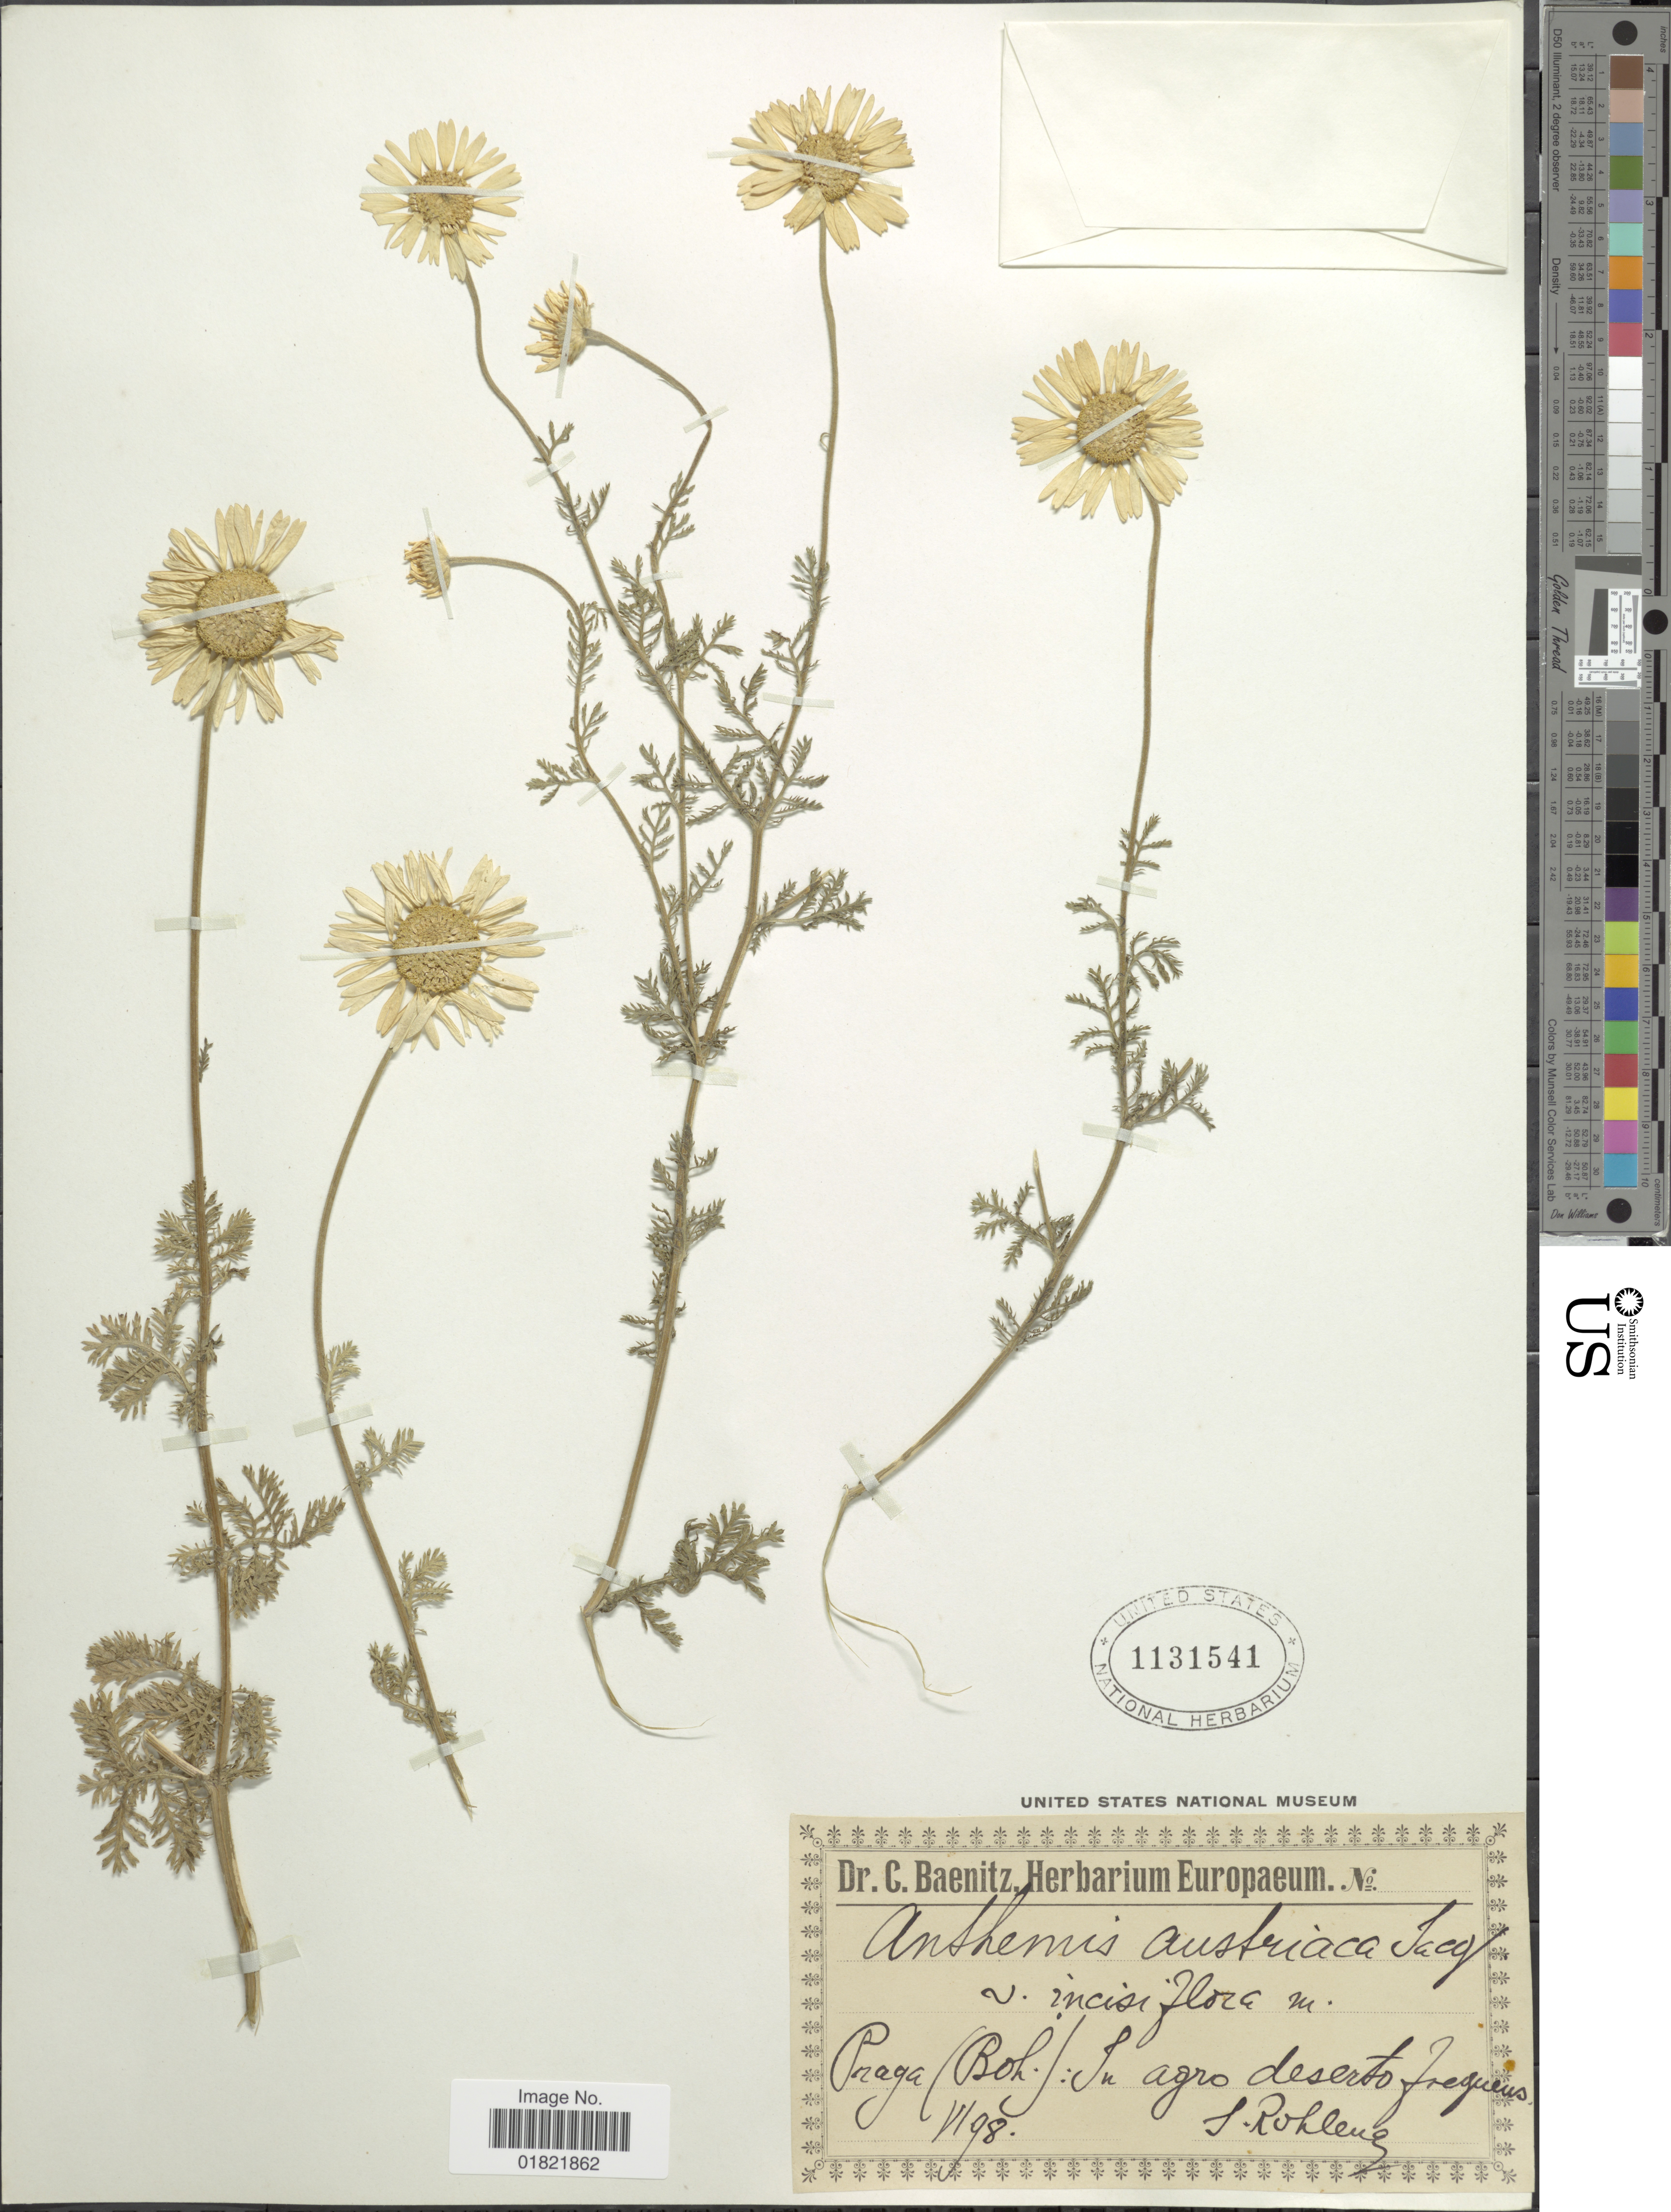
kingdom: Plantae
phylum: Tracheophyta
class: Magnoliopsida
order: Asterales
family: Asteraceae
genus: Anthemis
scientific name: Anthemis austriaca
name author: Jacq.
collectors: J. Rohlena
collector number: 98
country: Czechia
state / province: Prague, Capital District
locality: Prage (Boh.) In agro deserto freguens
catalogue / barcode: US 1131541